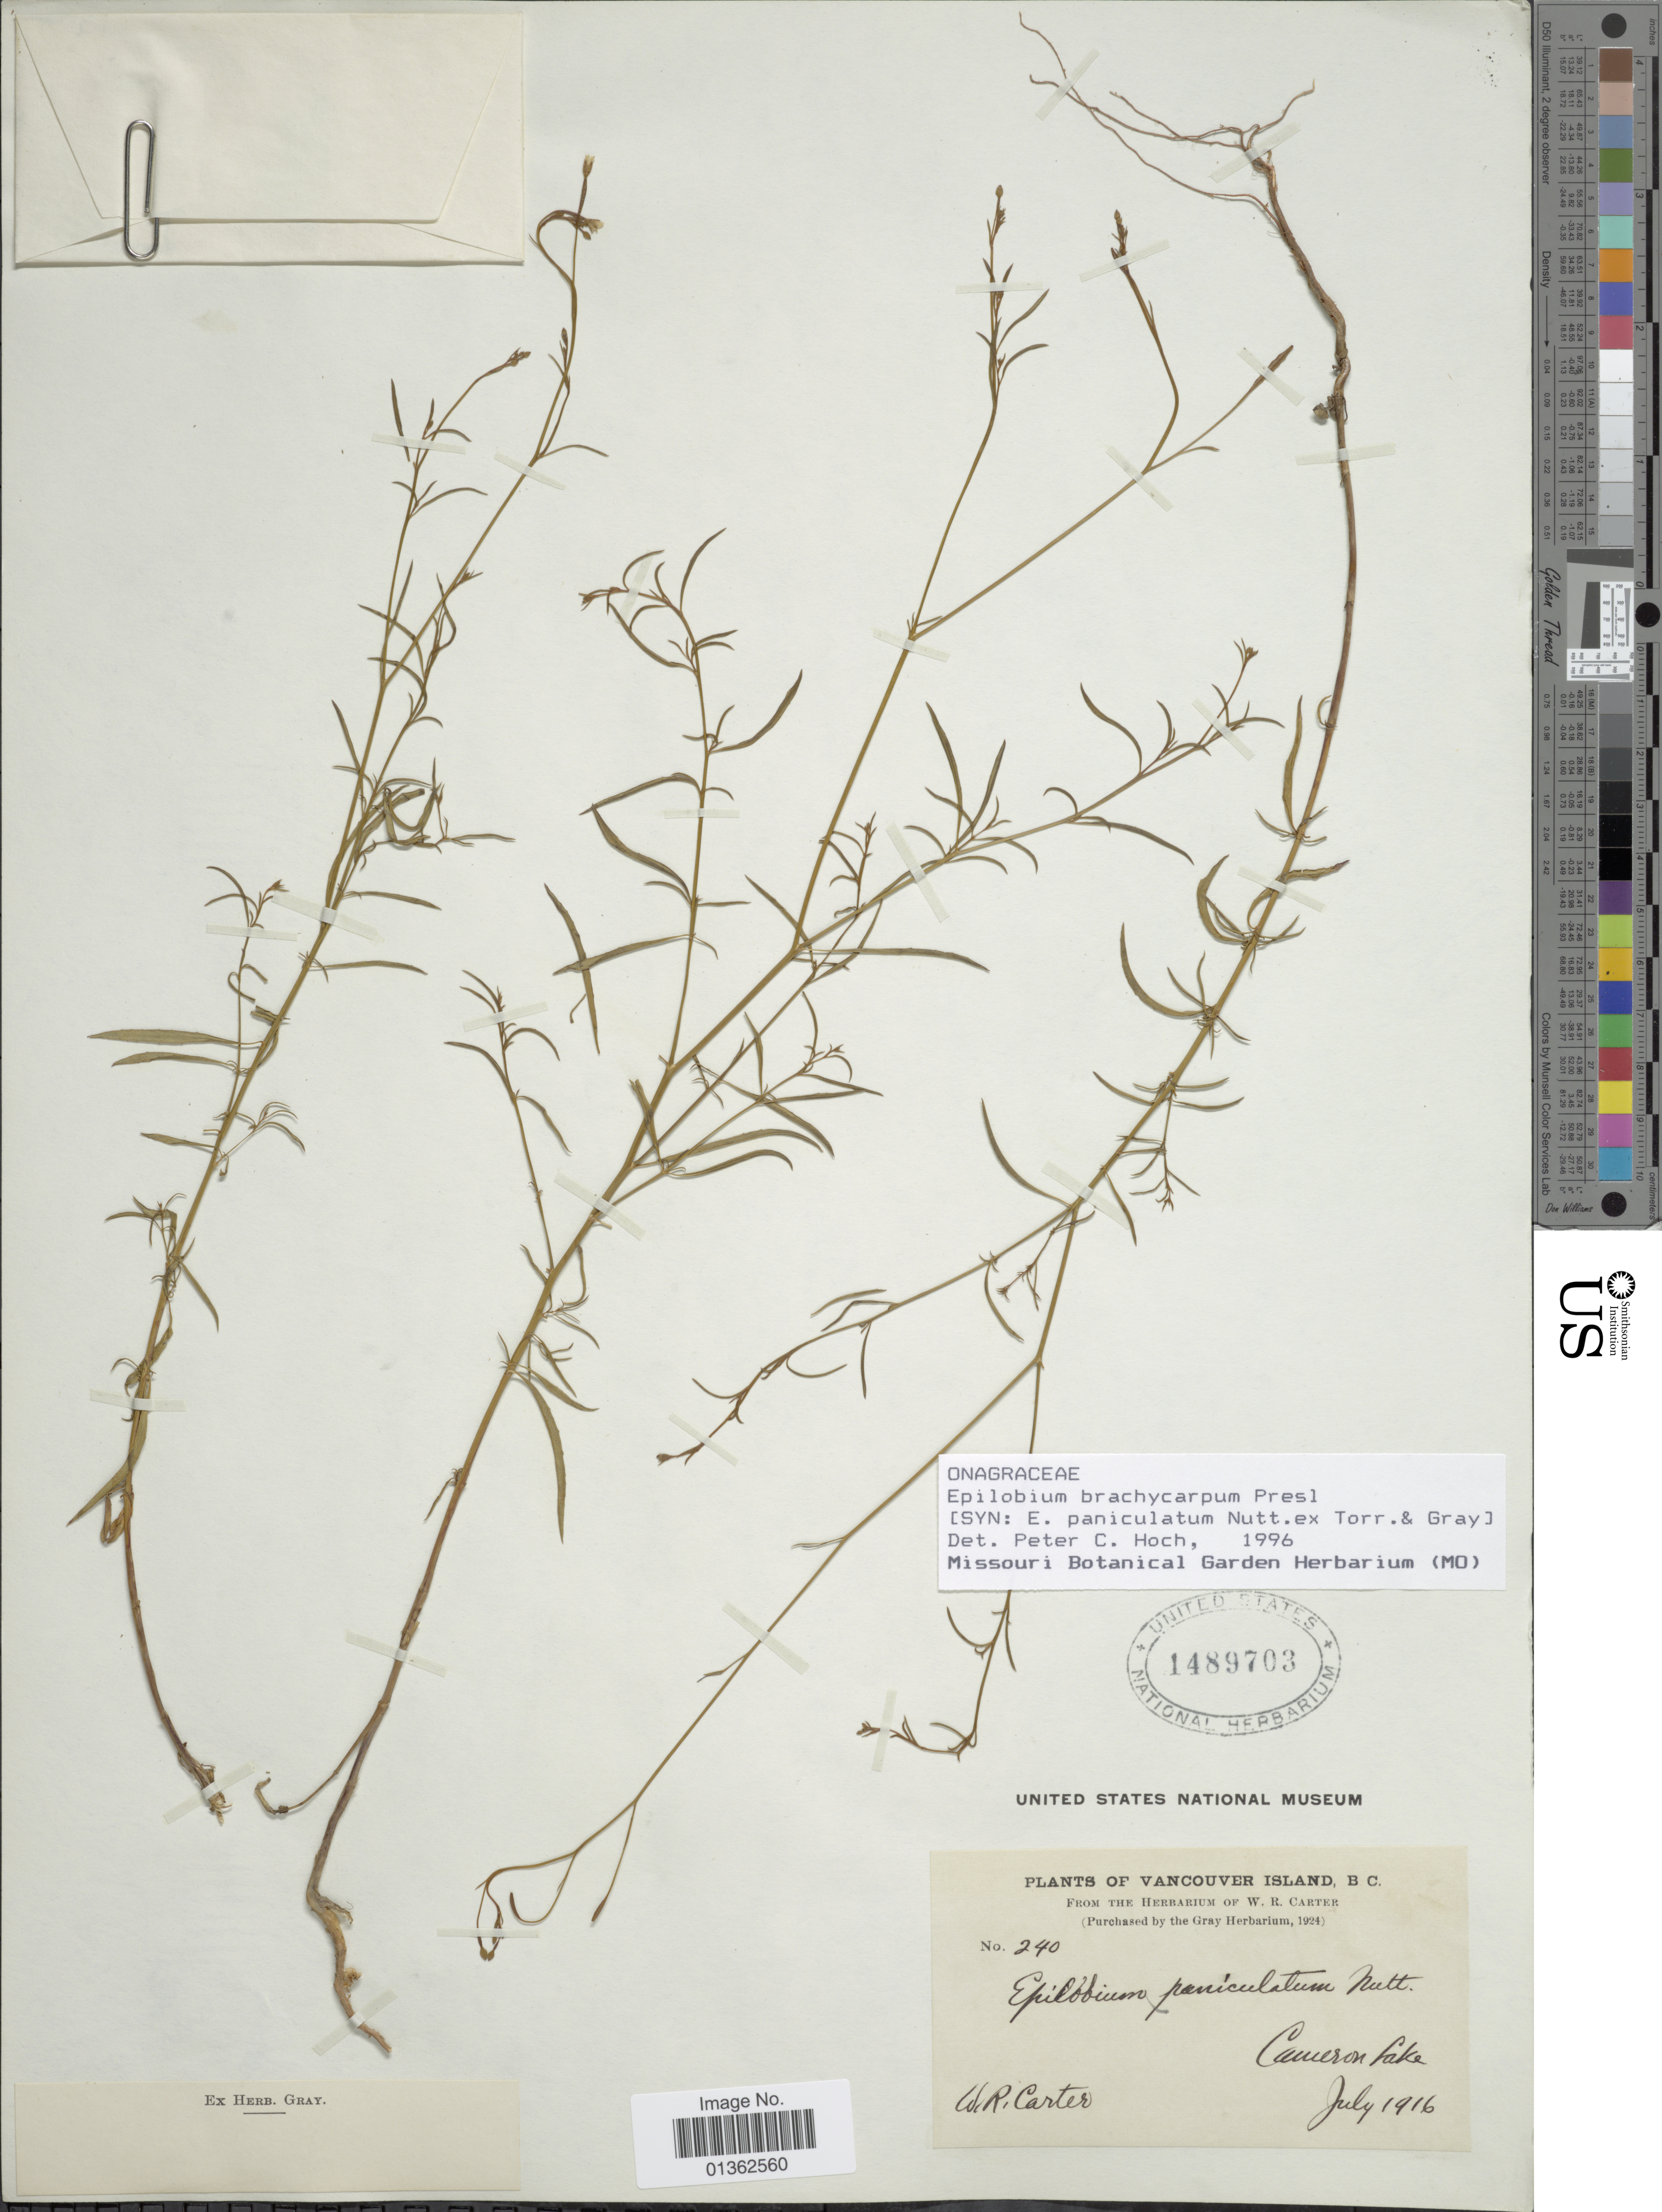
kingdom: Plantae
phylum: Tracheophyta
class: Magnoliopsida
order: Myrtales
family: Onagraceae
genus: Epilobium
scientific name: Epilobium brachycarpum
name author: C. Presl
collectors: W. R. Carter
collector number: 240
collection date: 1916-07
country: Canada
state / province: British Columbia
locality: Vancouver Island. Cameron Lake.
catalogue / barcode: US 1489703